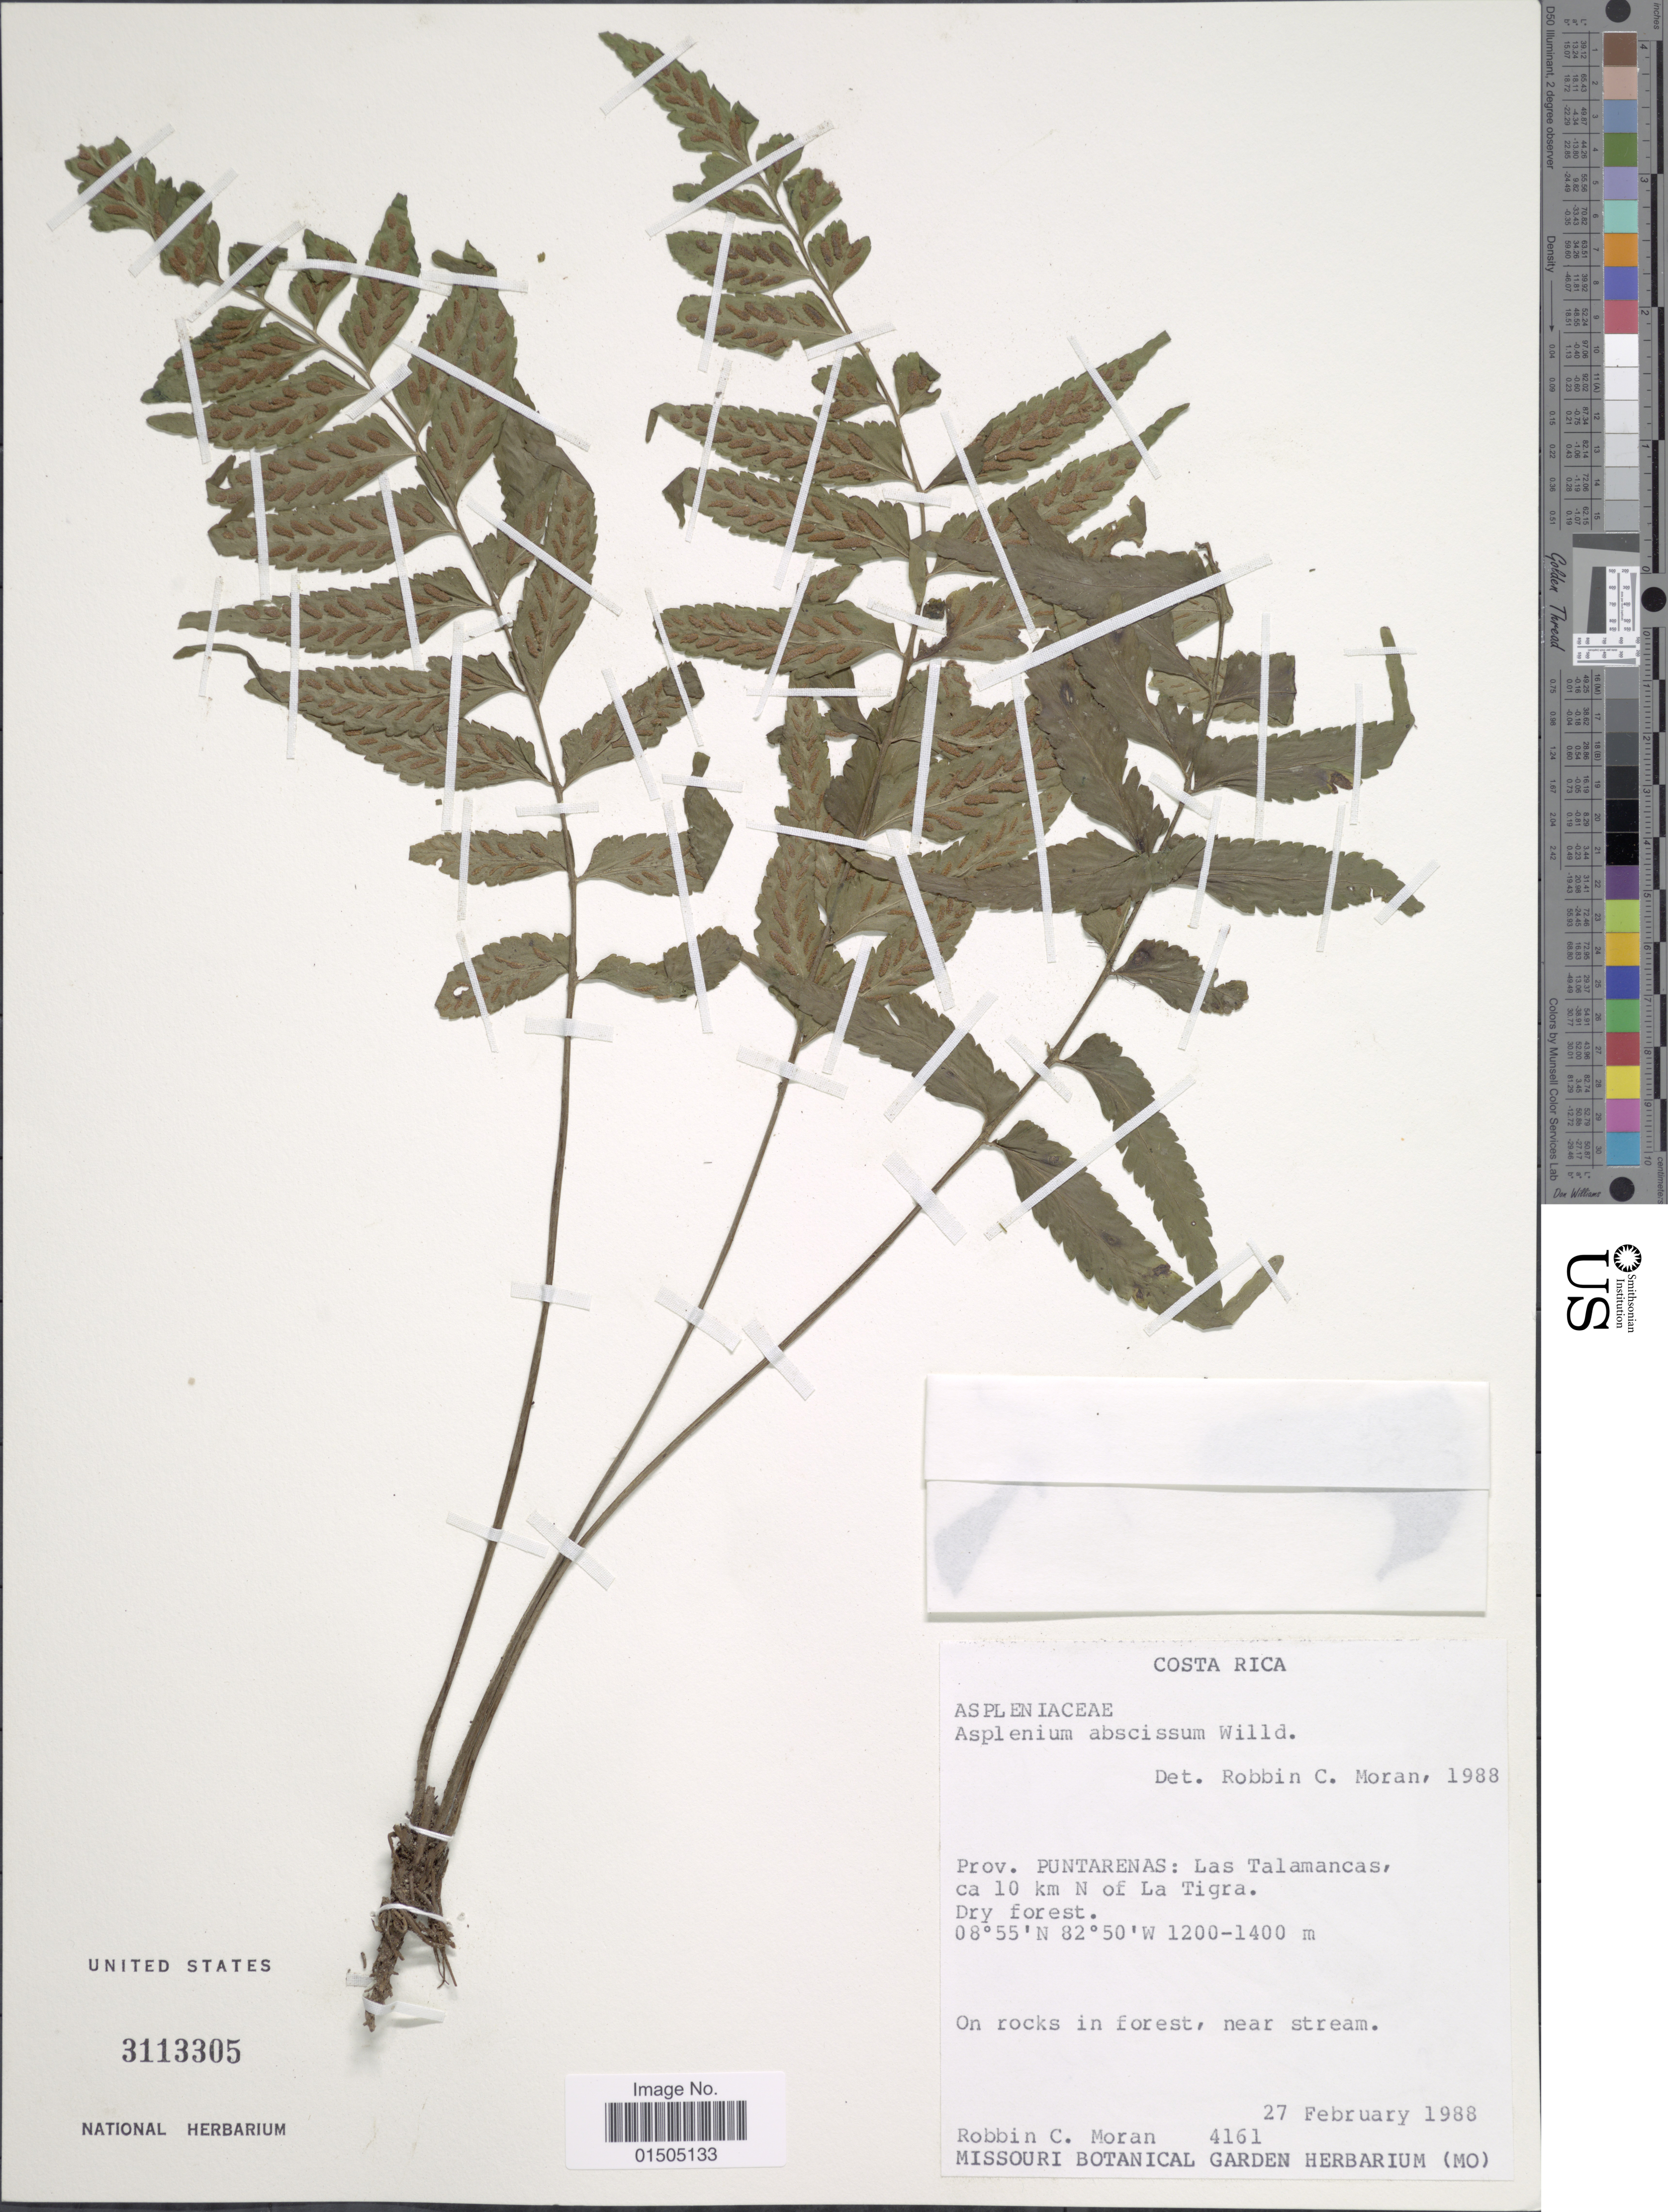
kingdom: Plantae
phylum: Tracheophyta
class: Polypodiopsida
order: Polypodiales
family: Aspleniaceae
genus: Asplenium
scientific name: Asplenium abscissum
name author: Willd.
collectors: R. C. Moran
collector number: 4161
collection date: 1988-02-27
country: Costa Rica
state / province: Puntarenas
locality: Las Talamancas, ca 10 km N of La Tigra.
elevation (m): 1200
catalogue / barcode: US 3113305